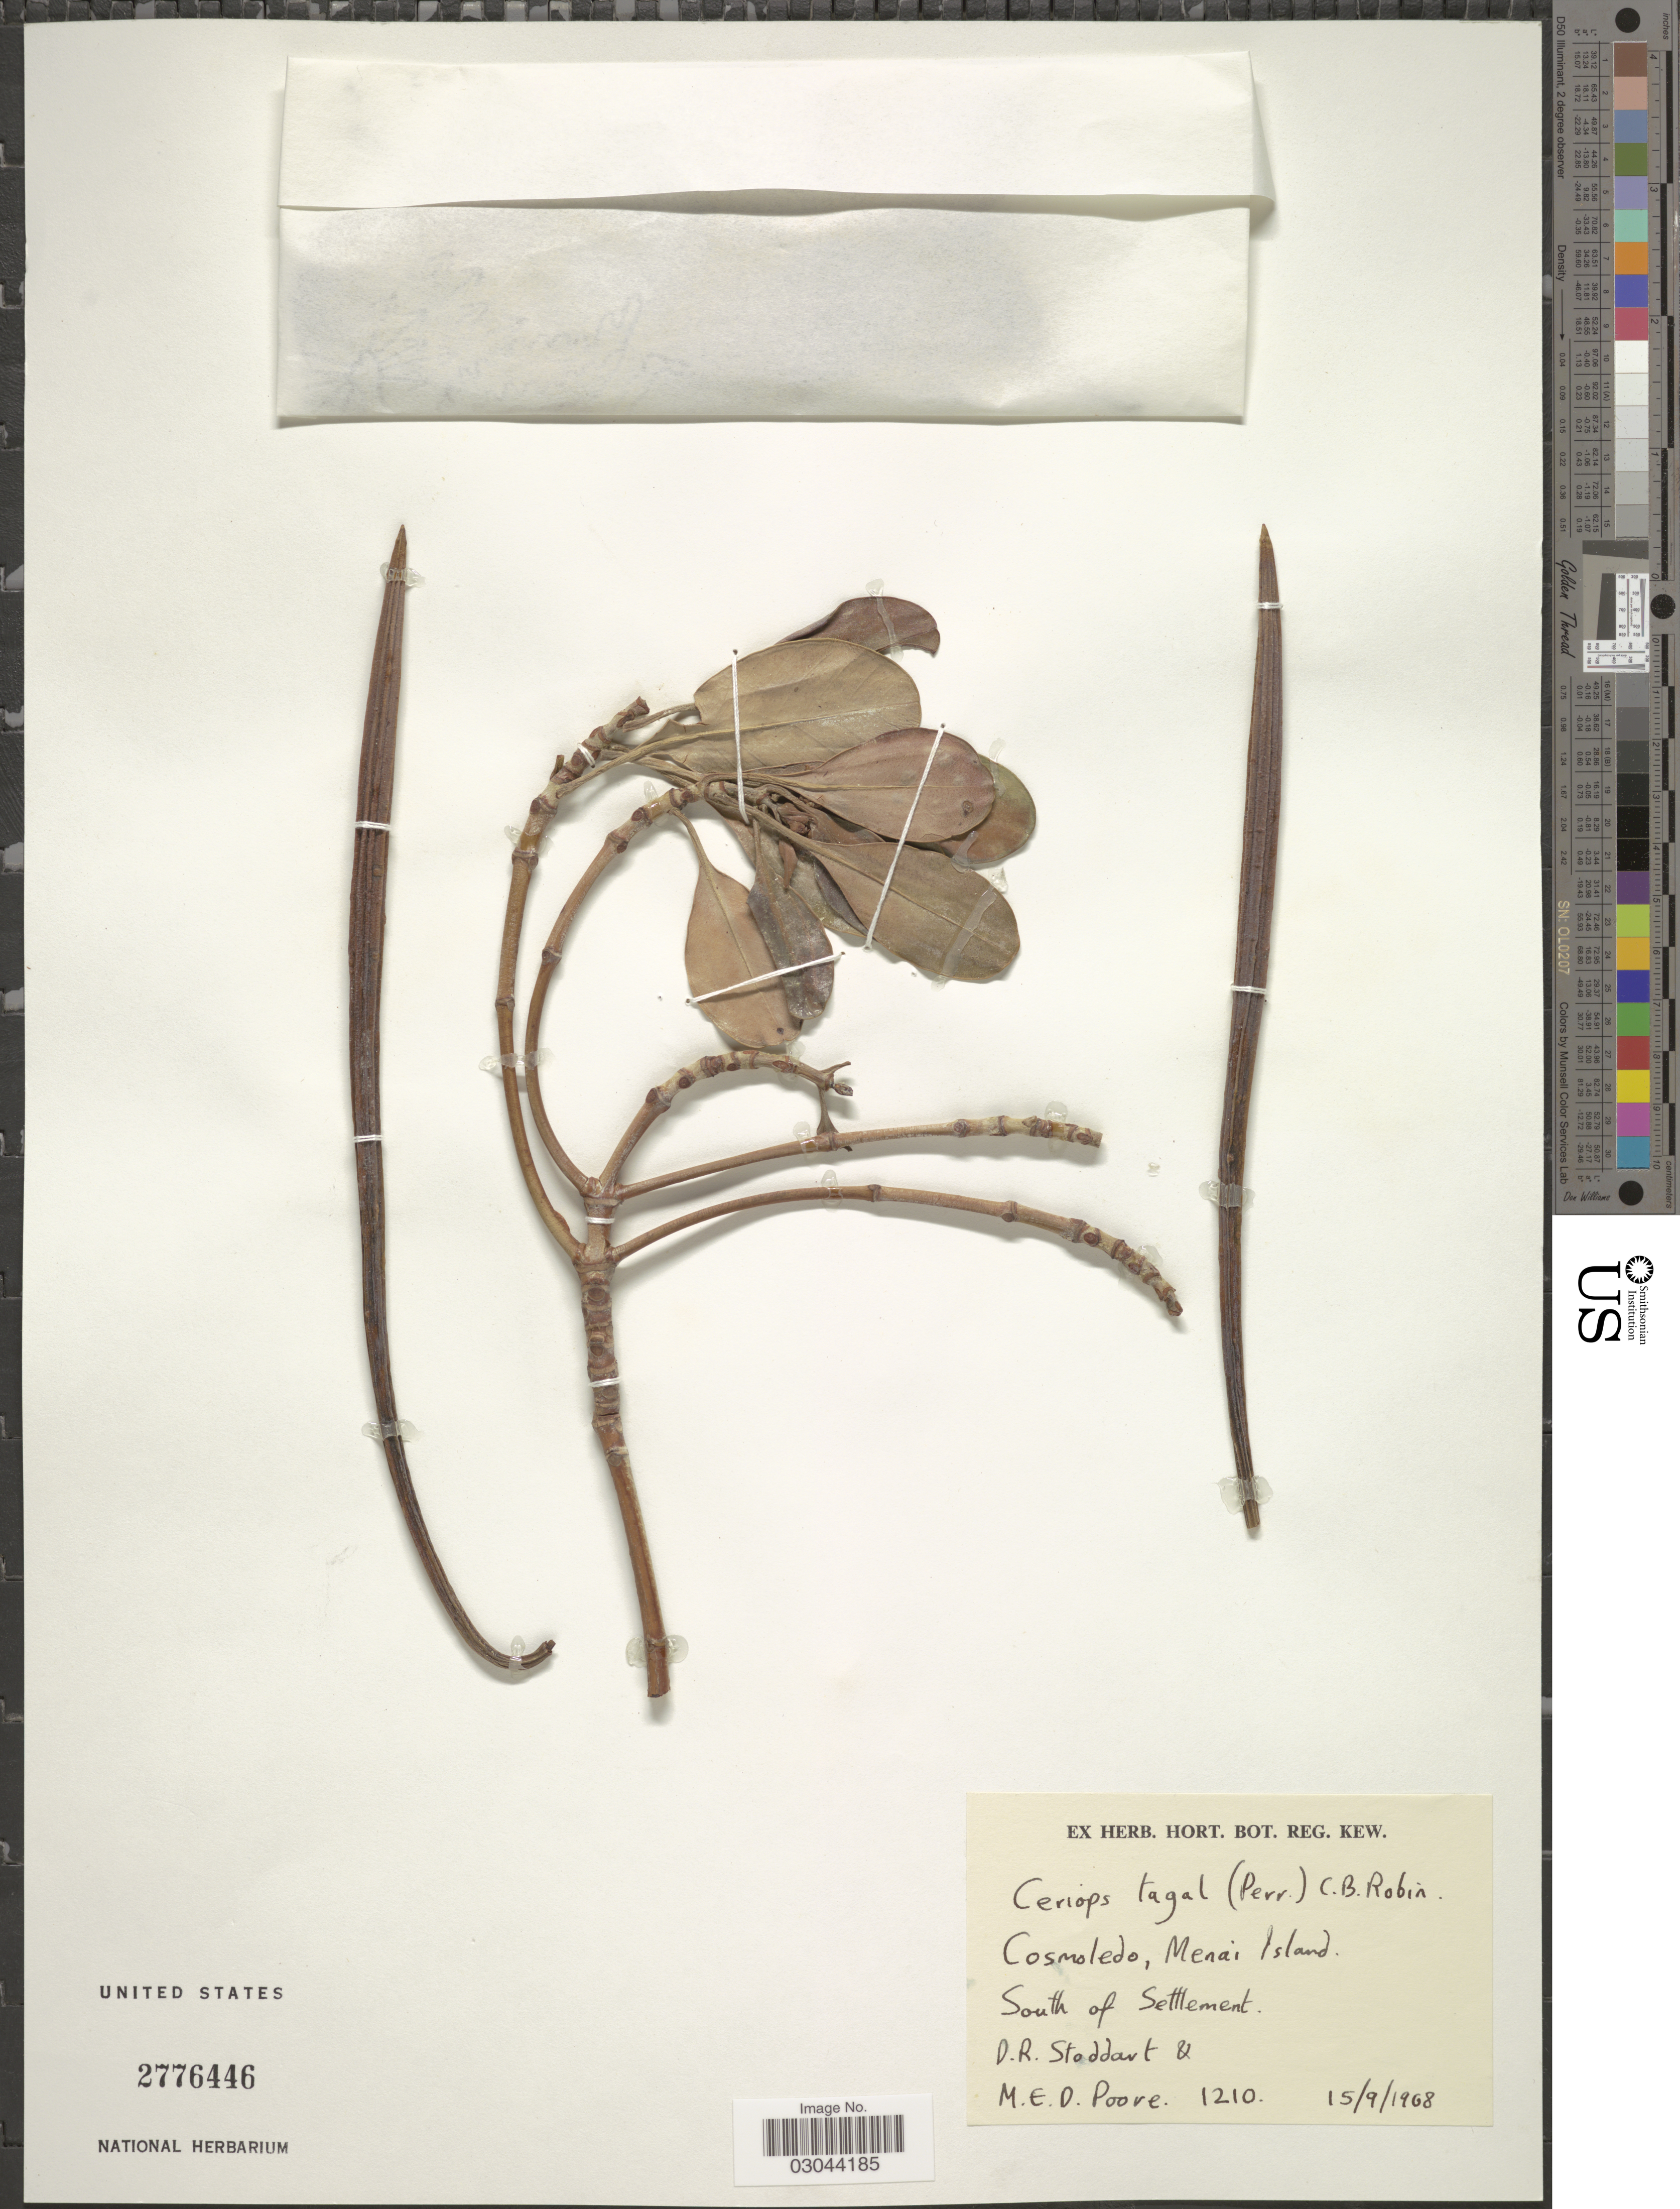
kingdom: Plantae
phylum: Tracheophyta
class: Magnoliopsida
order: Malpighiales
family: Rhizophoraceae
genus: Ceriops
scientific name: Ceriops tagal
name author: (Perr.) C.B. Rob.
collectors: D. R. Stoddart & M. E. D. Poore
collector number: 1210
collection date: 1968-09-15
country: Seychelles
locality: Cosmoledo, Menai Island. South of Settlement.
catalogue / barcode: US 2776446